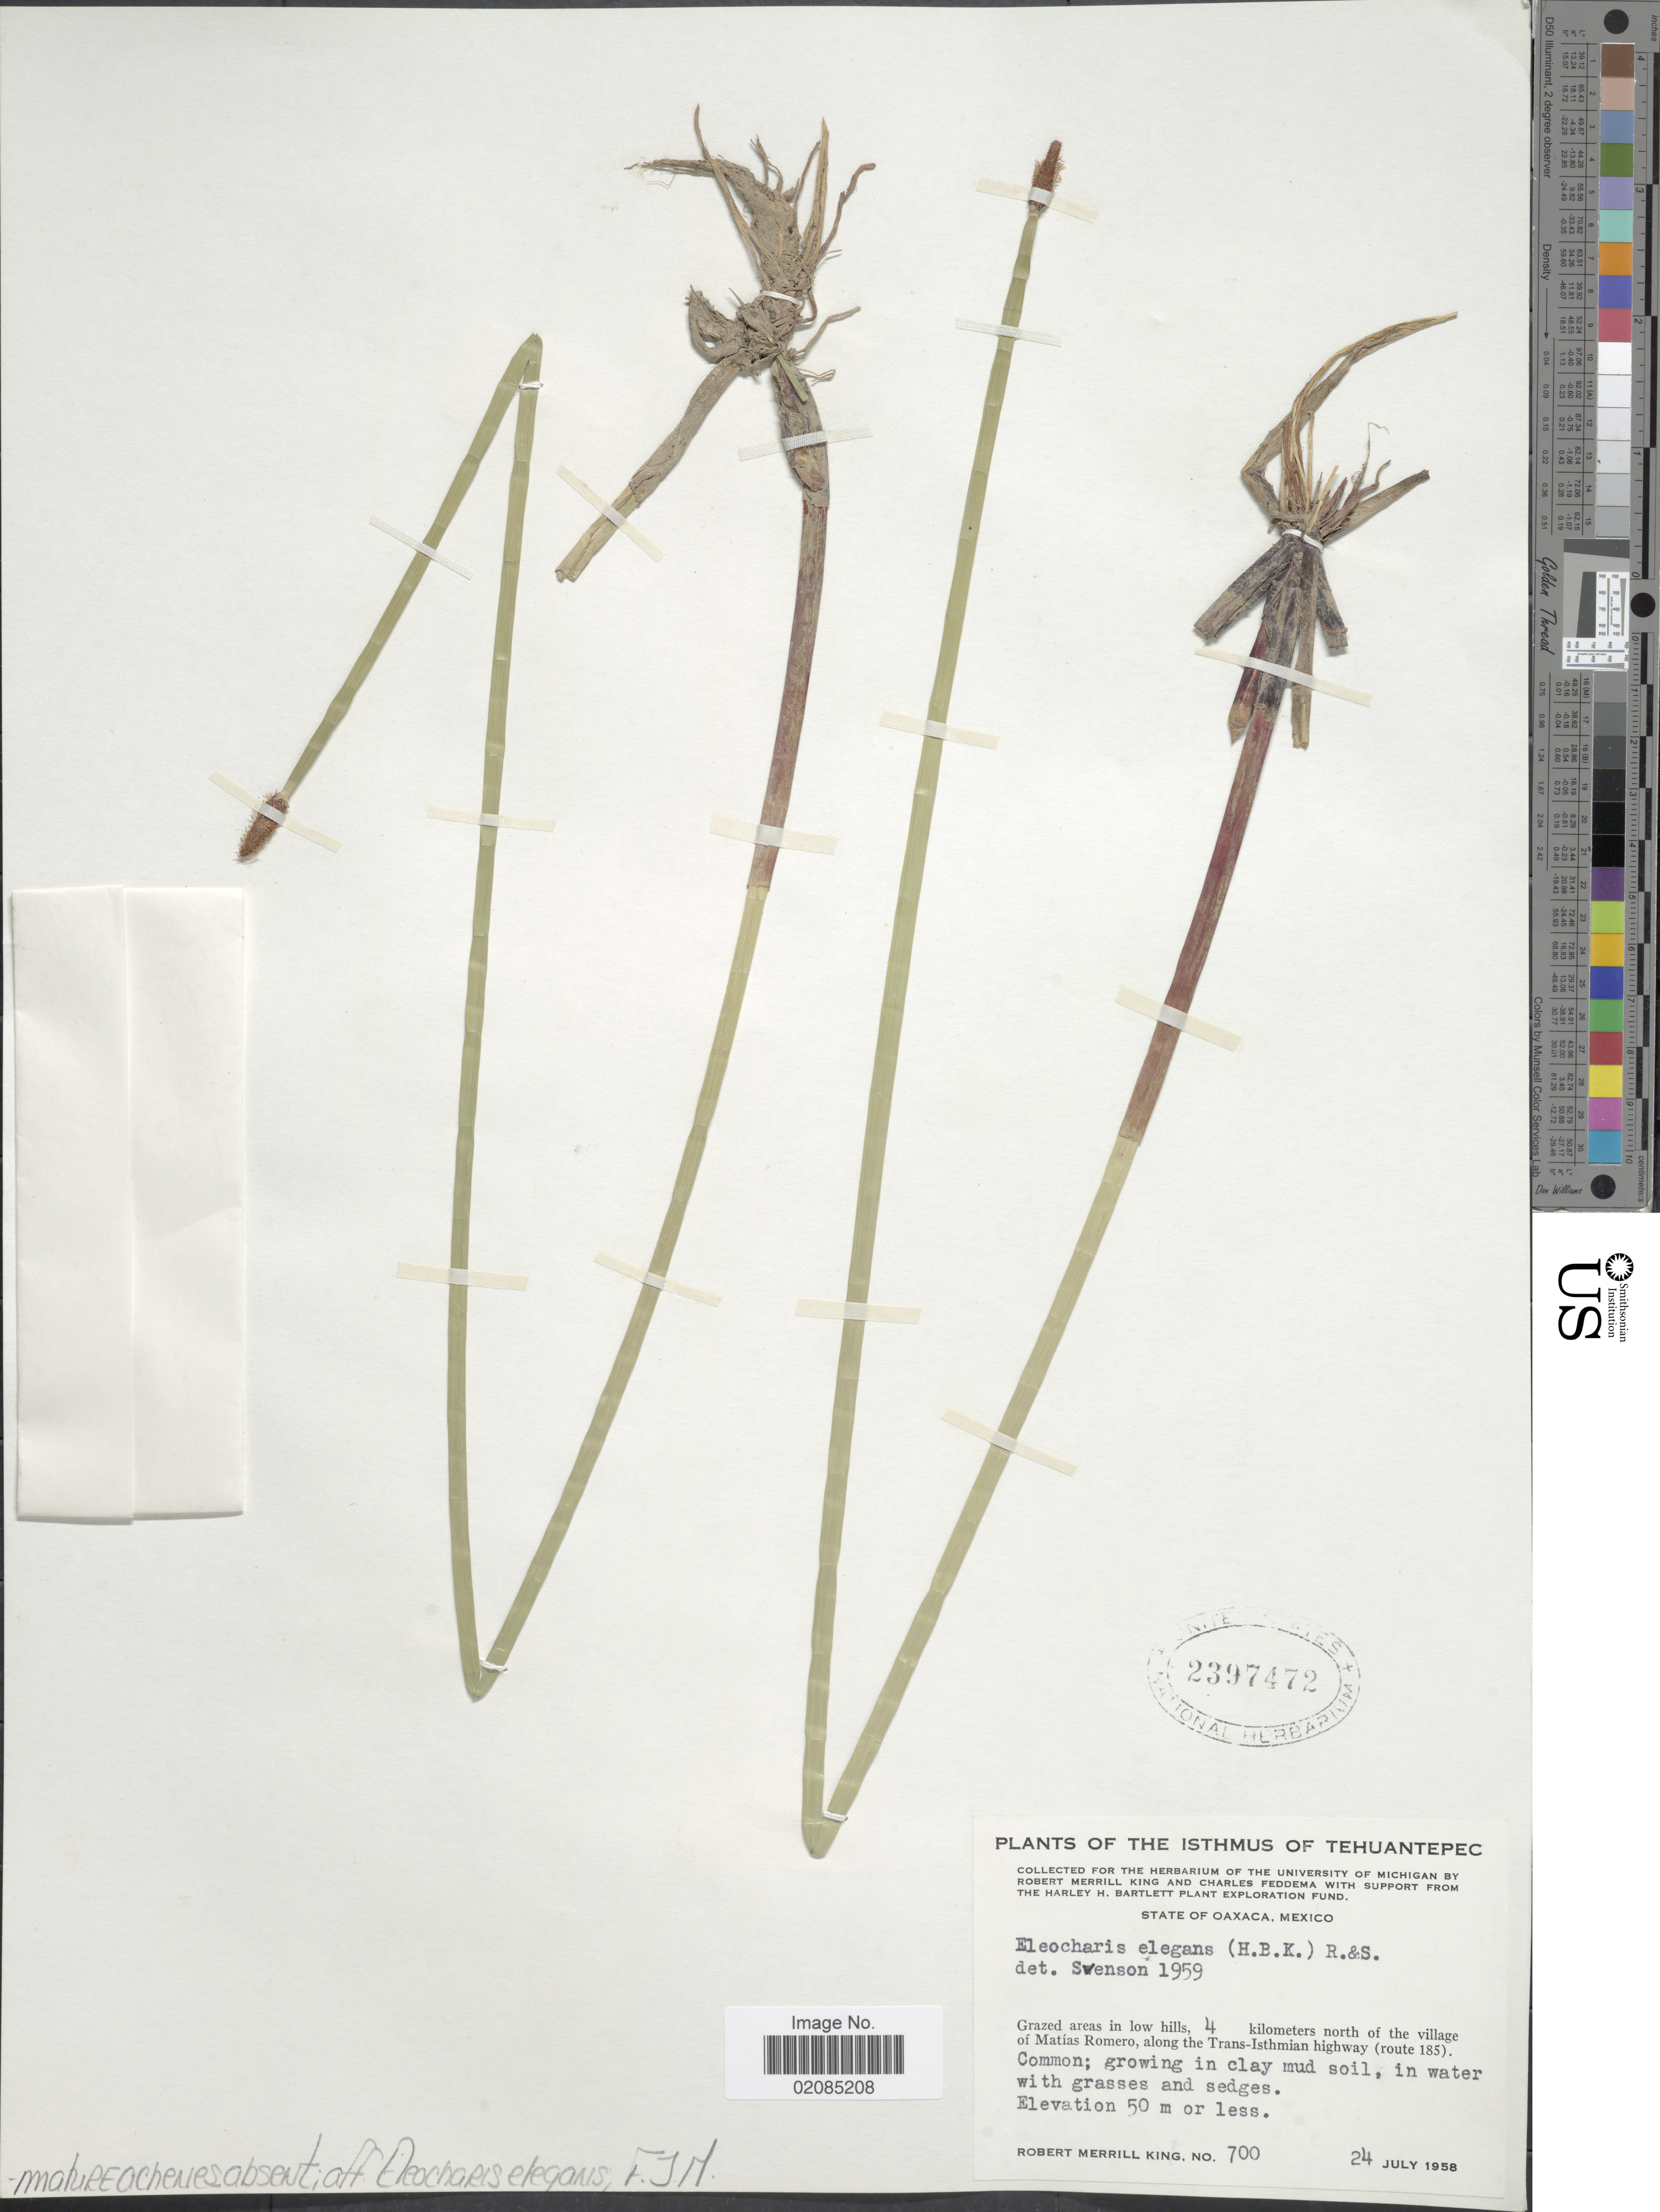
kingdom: Plantae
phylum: Tracheophyta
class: Liliopsida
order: Poales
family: Cyperaceae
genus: Eleocharis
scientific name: Eleocharis elegans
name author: (Kunth) Roem. & Schult.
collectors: R. M. King & C. Feddema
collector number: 700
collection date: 1958-07-24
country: Mexico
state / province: Oaxaca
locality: Isthmus of Tehuantepec, State of Oaxaca. Grazed areas in low hills, 4 kilometers north of the village of Matais Romero, along the Trans- Isthmian highway (route 185)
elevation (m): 50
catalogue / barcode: US 2397472